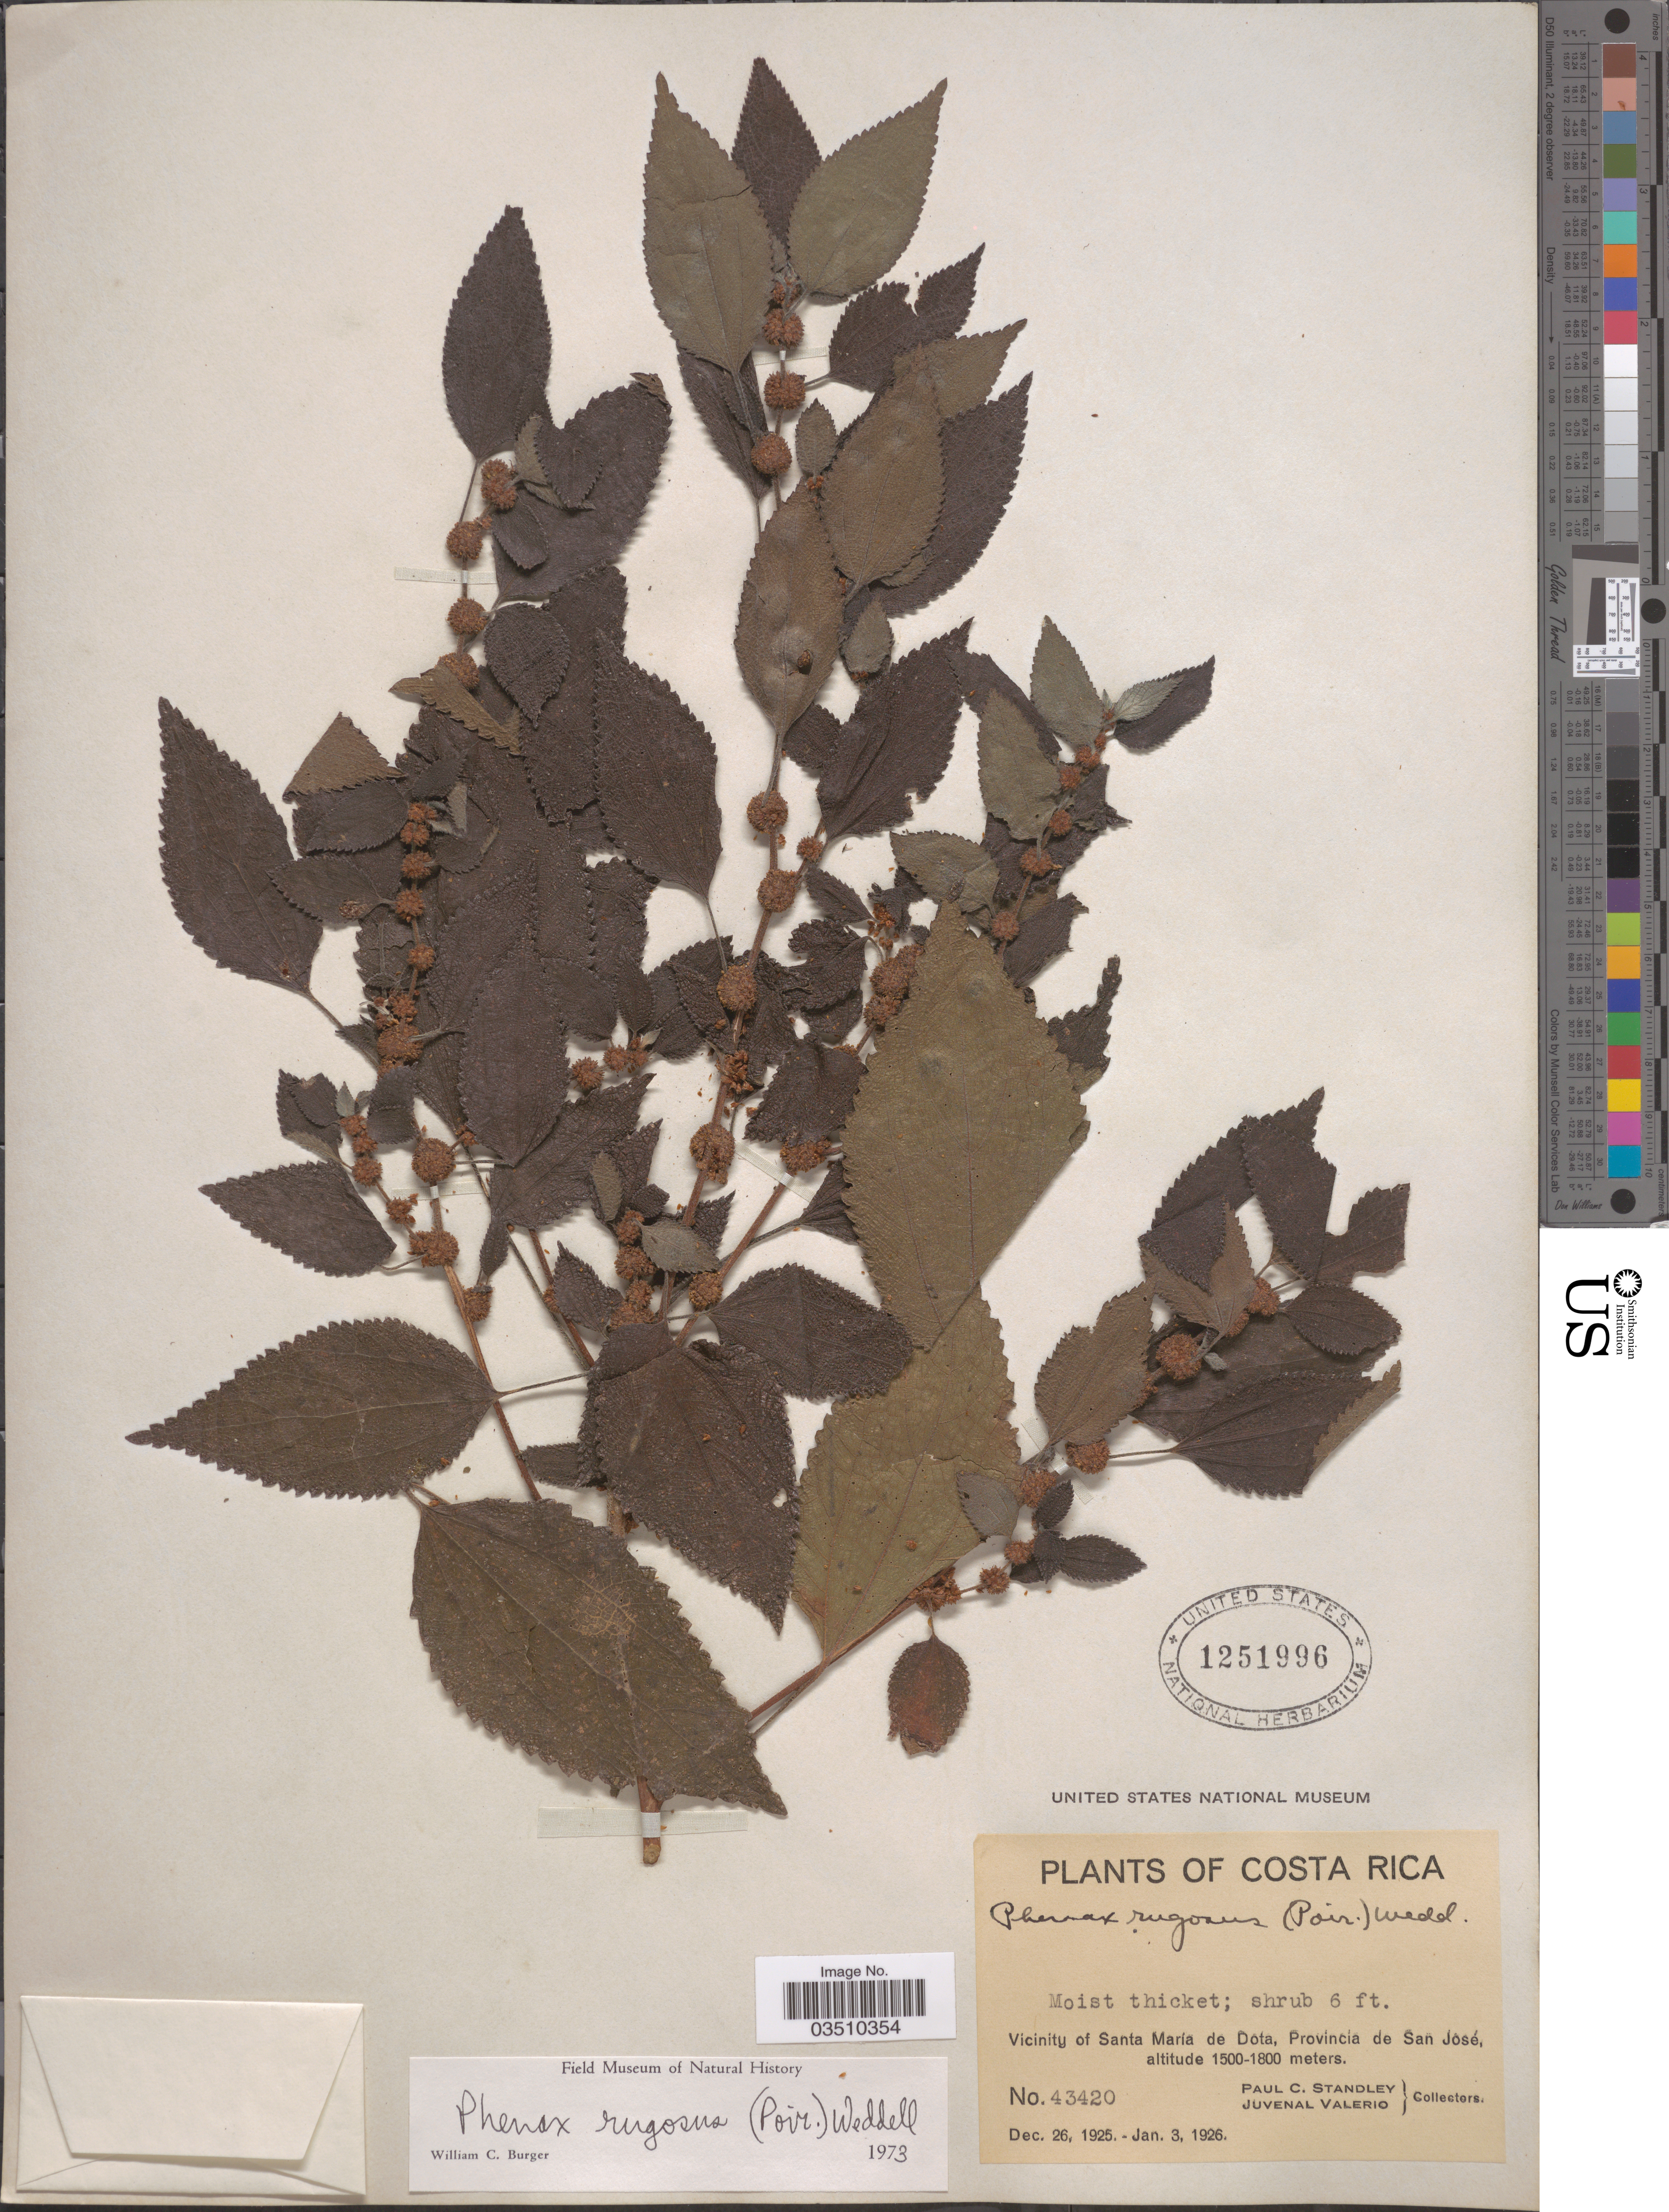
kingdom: Plantae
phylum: Tracheophyta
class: Magnoliopsida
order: Rosales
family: Urticaceae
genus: Phenax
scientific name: Phenax rugosus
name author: (Poir.) Wedd.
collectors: P. C. Standley & J. Valerio R.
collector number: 43420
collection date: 1925-12-26/1926-01-03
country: Costa Rica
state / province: San José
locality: Vicinity of Santa Maria de Dota.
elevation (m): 1500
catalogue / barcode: US 1251996